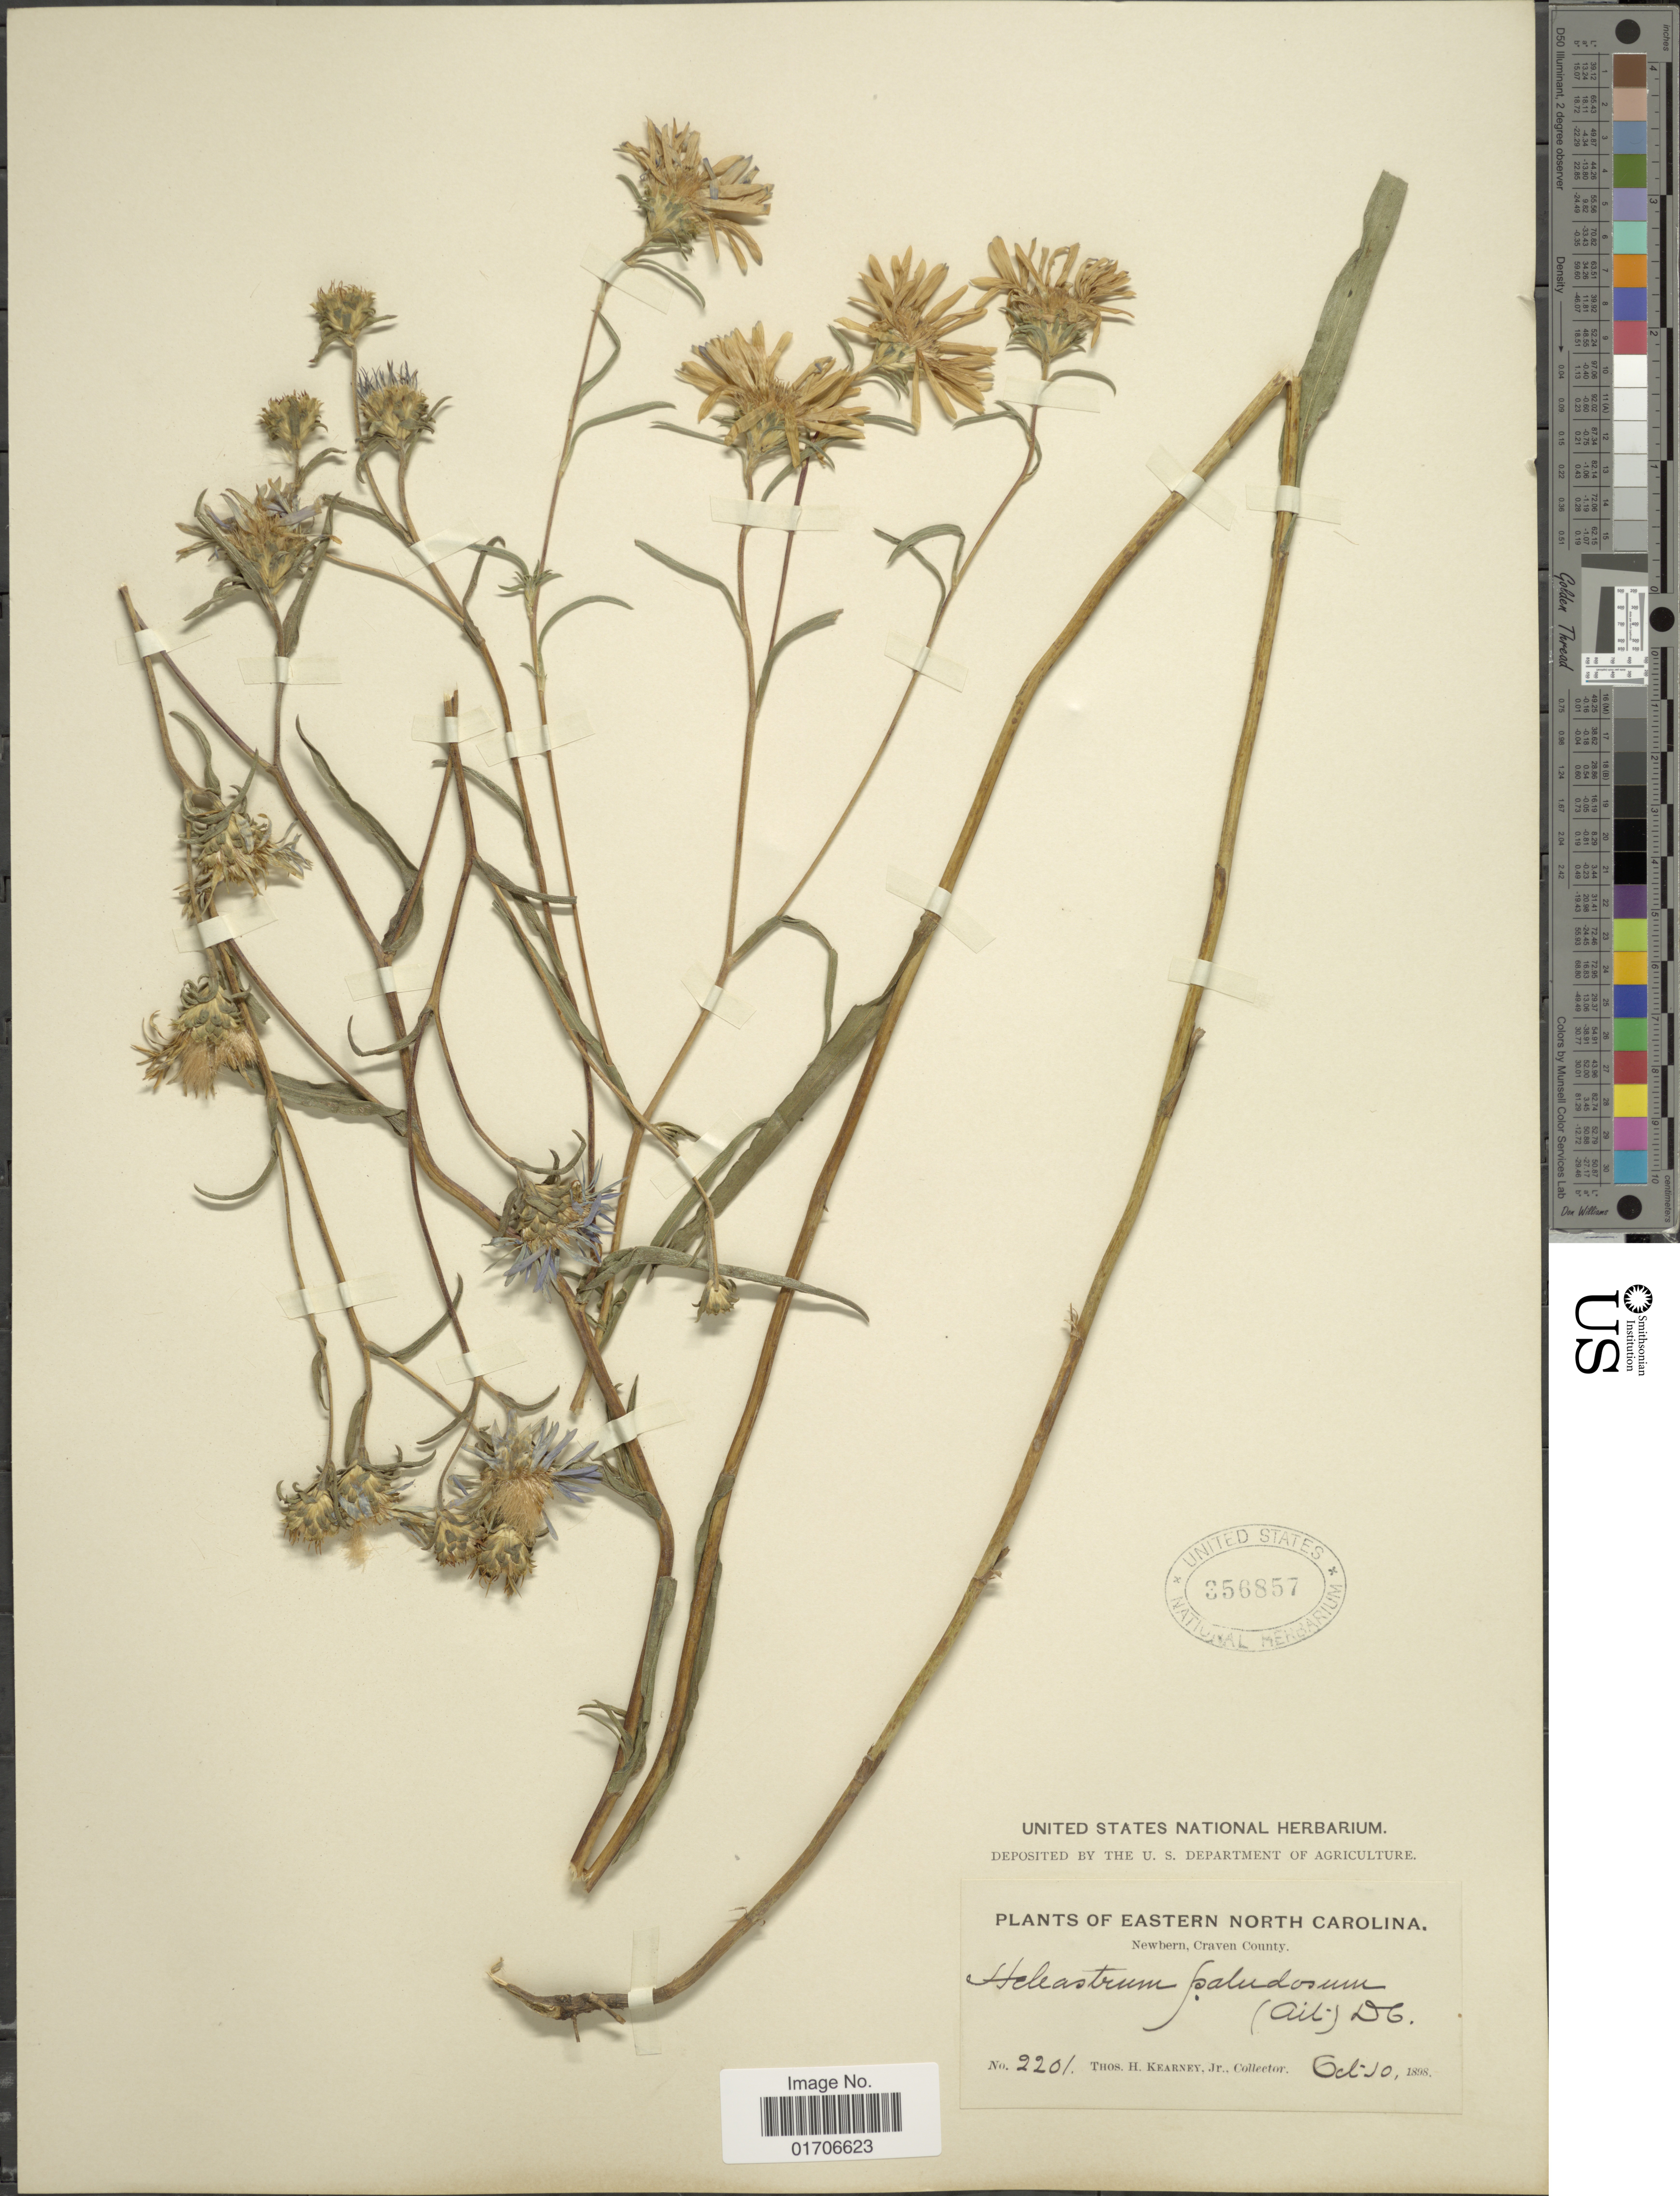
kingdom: Plantae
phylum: Tracheophyta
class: Magnoliopsida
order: Asterales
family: Asteraceae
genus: Eurybia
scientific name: Eurybia paludosa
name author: (Aiton) G.L. Nesom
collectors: T. H. Kearney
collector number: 2201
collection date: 1898-10-10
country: United States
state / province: North Carolina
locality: Eastern North Carolina. Newbern, Craven County.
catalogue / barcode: US 356857